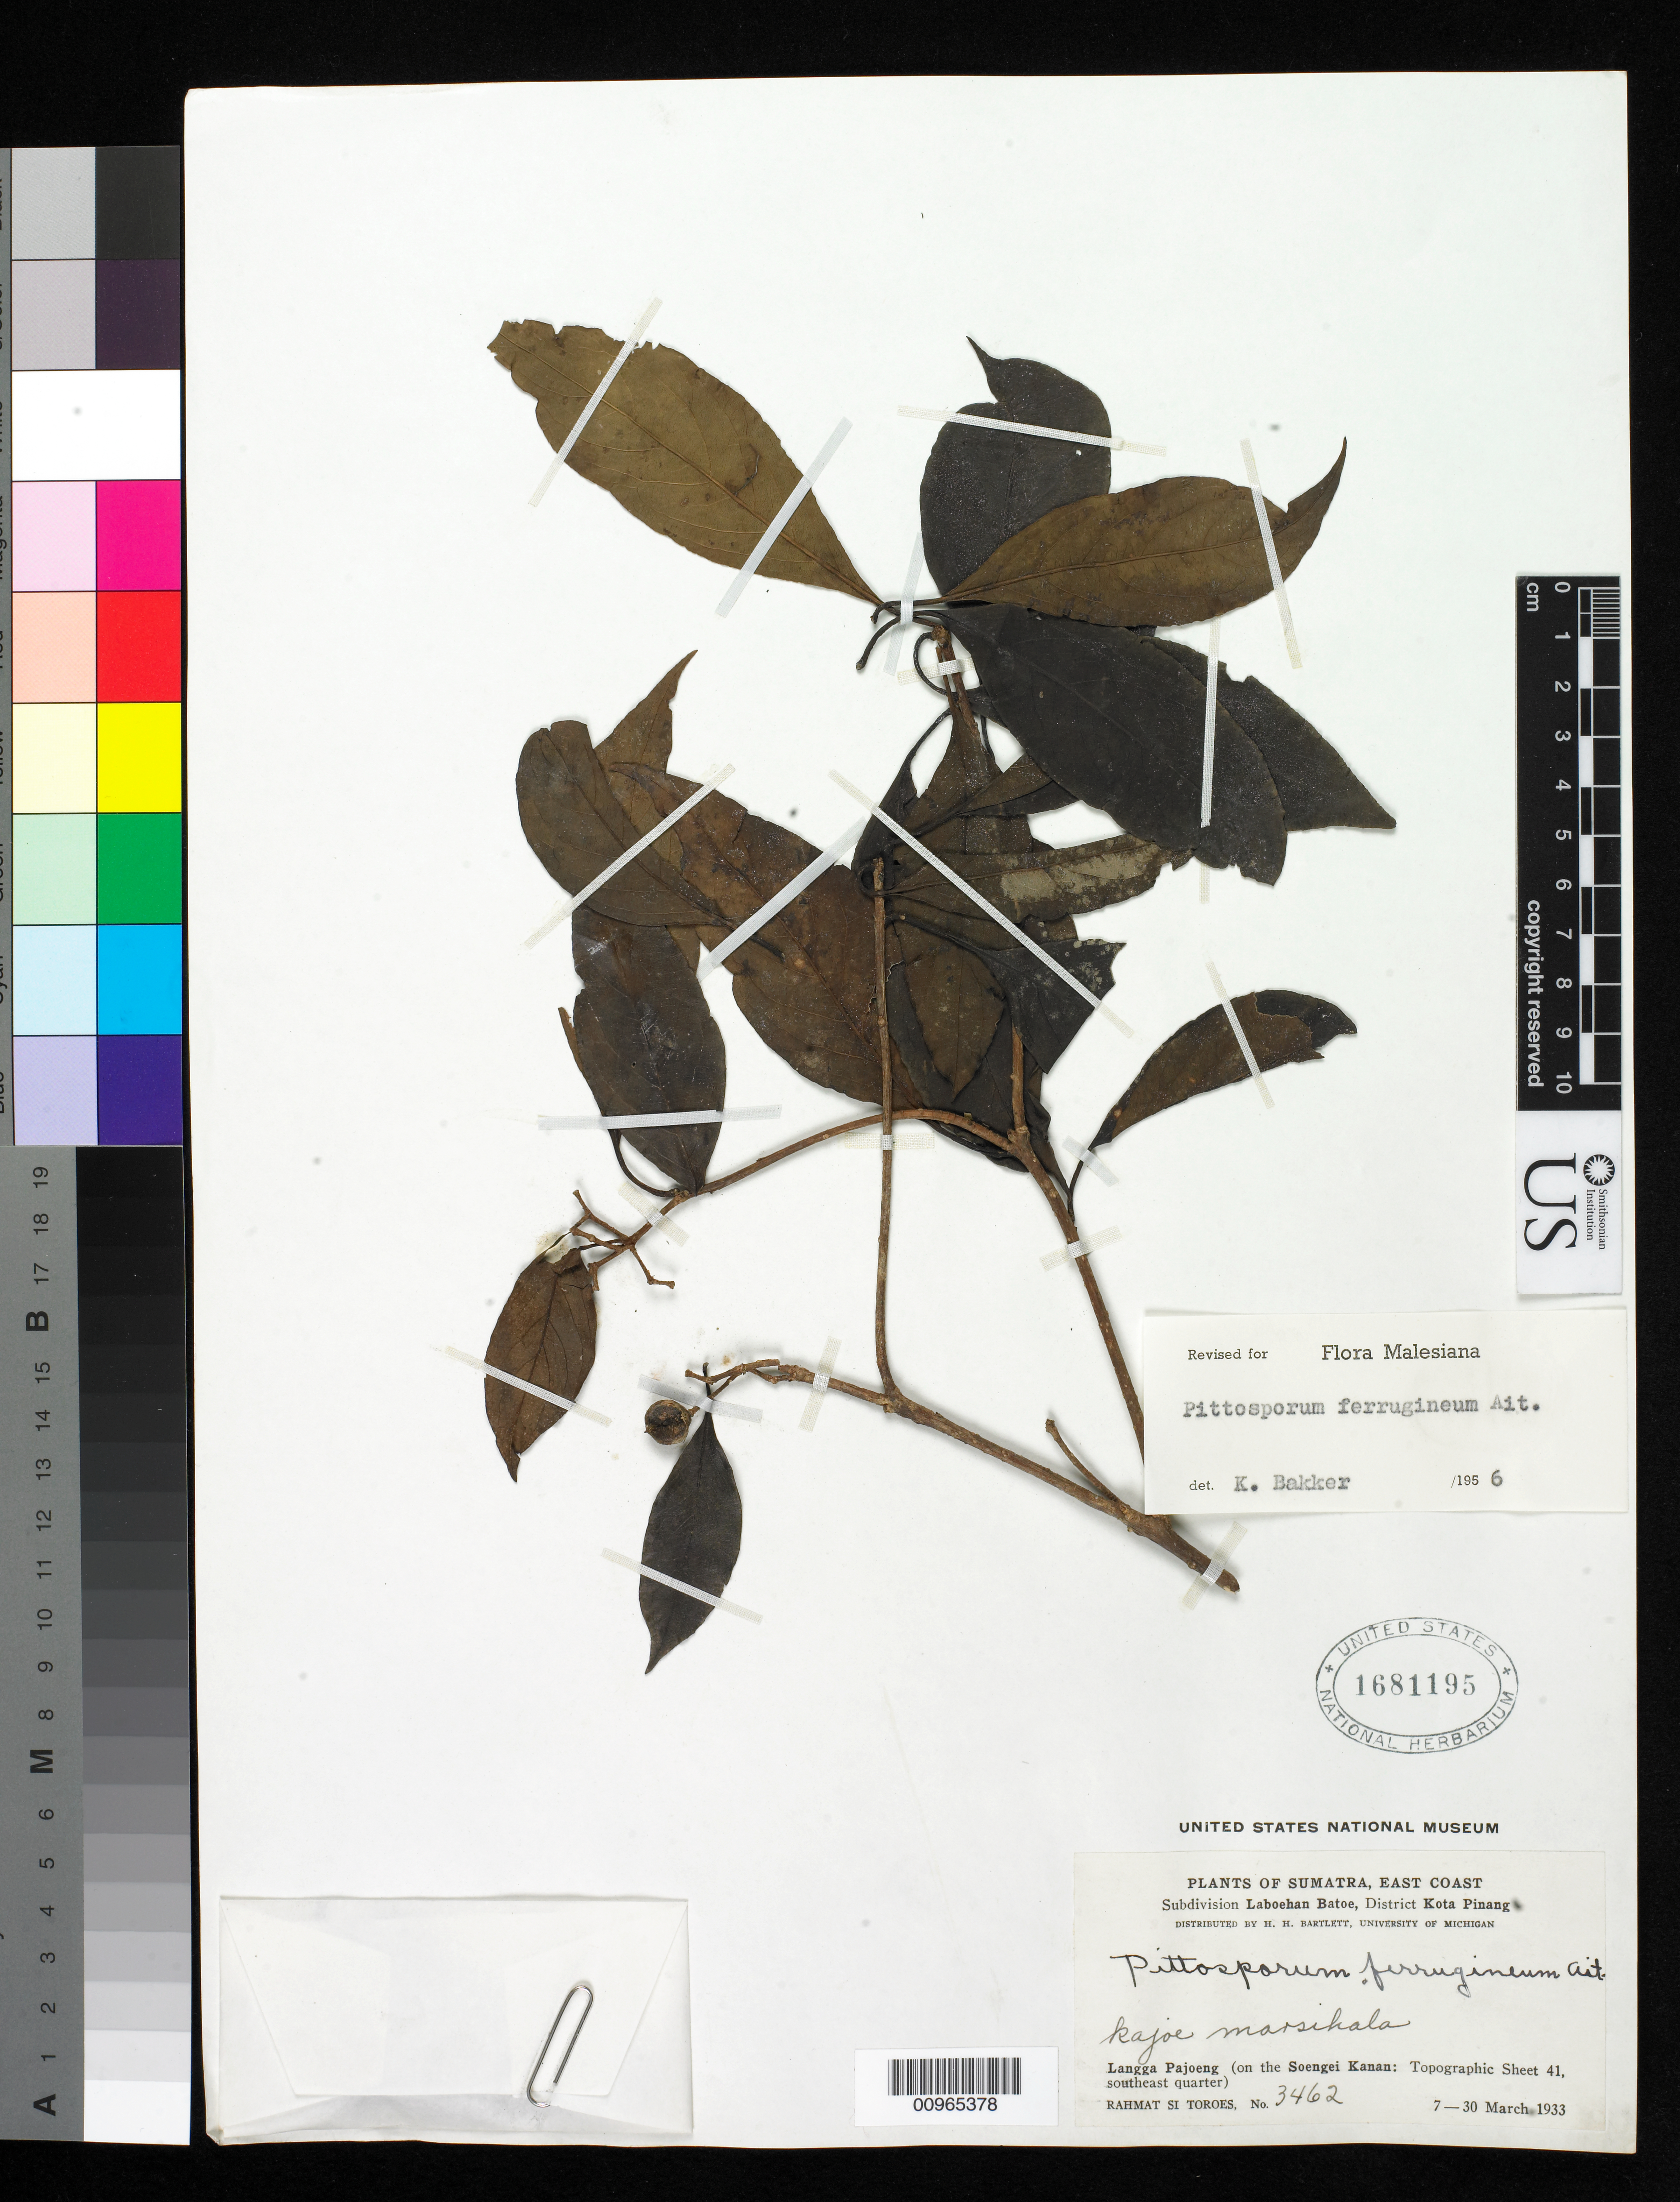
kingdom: Plantae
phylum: Tracheophyta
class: Magnoliopsida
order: Apiales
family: Pittosporaceae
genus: Pittosporum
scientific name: Pittosporum ferrugineum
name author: W.T. Aiton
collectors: Rahmat Si Boeea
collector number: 3462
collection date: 1933-03-07/1933-03-30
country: Indonesia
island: Sumatra I.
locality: (East Coast) Langga Pajoen (on the Soengei Kanan), subdivision Laboehan Batoe, district Kota Pinang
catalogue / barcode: US 1681195